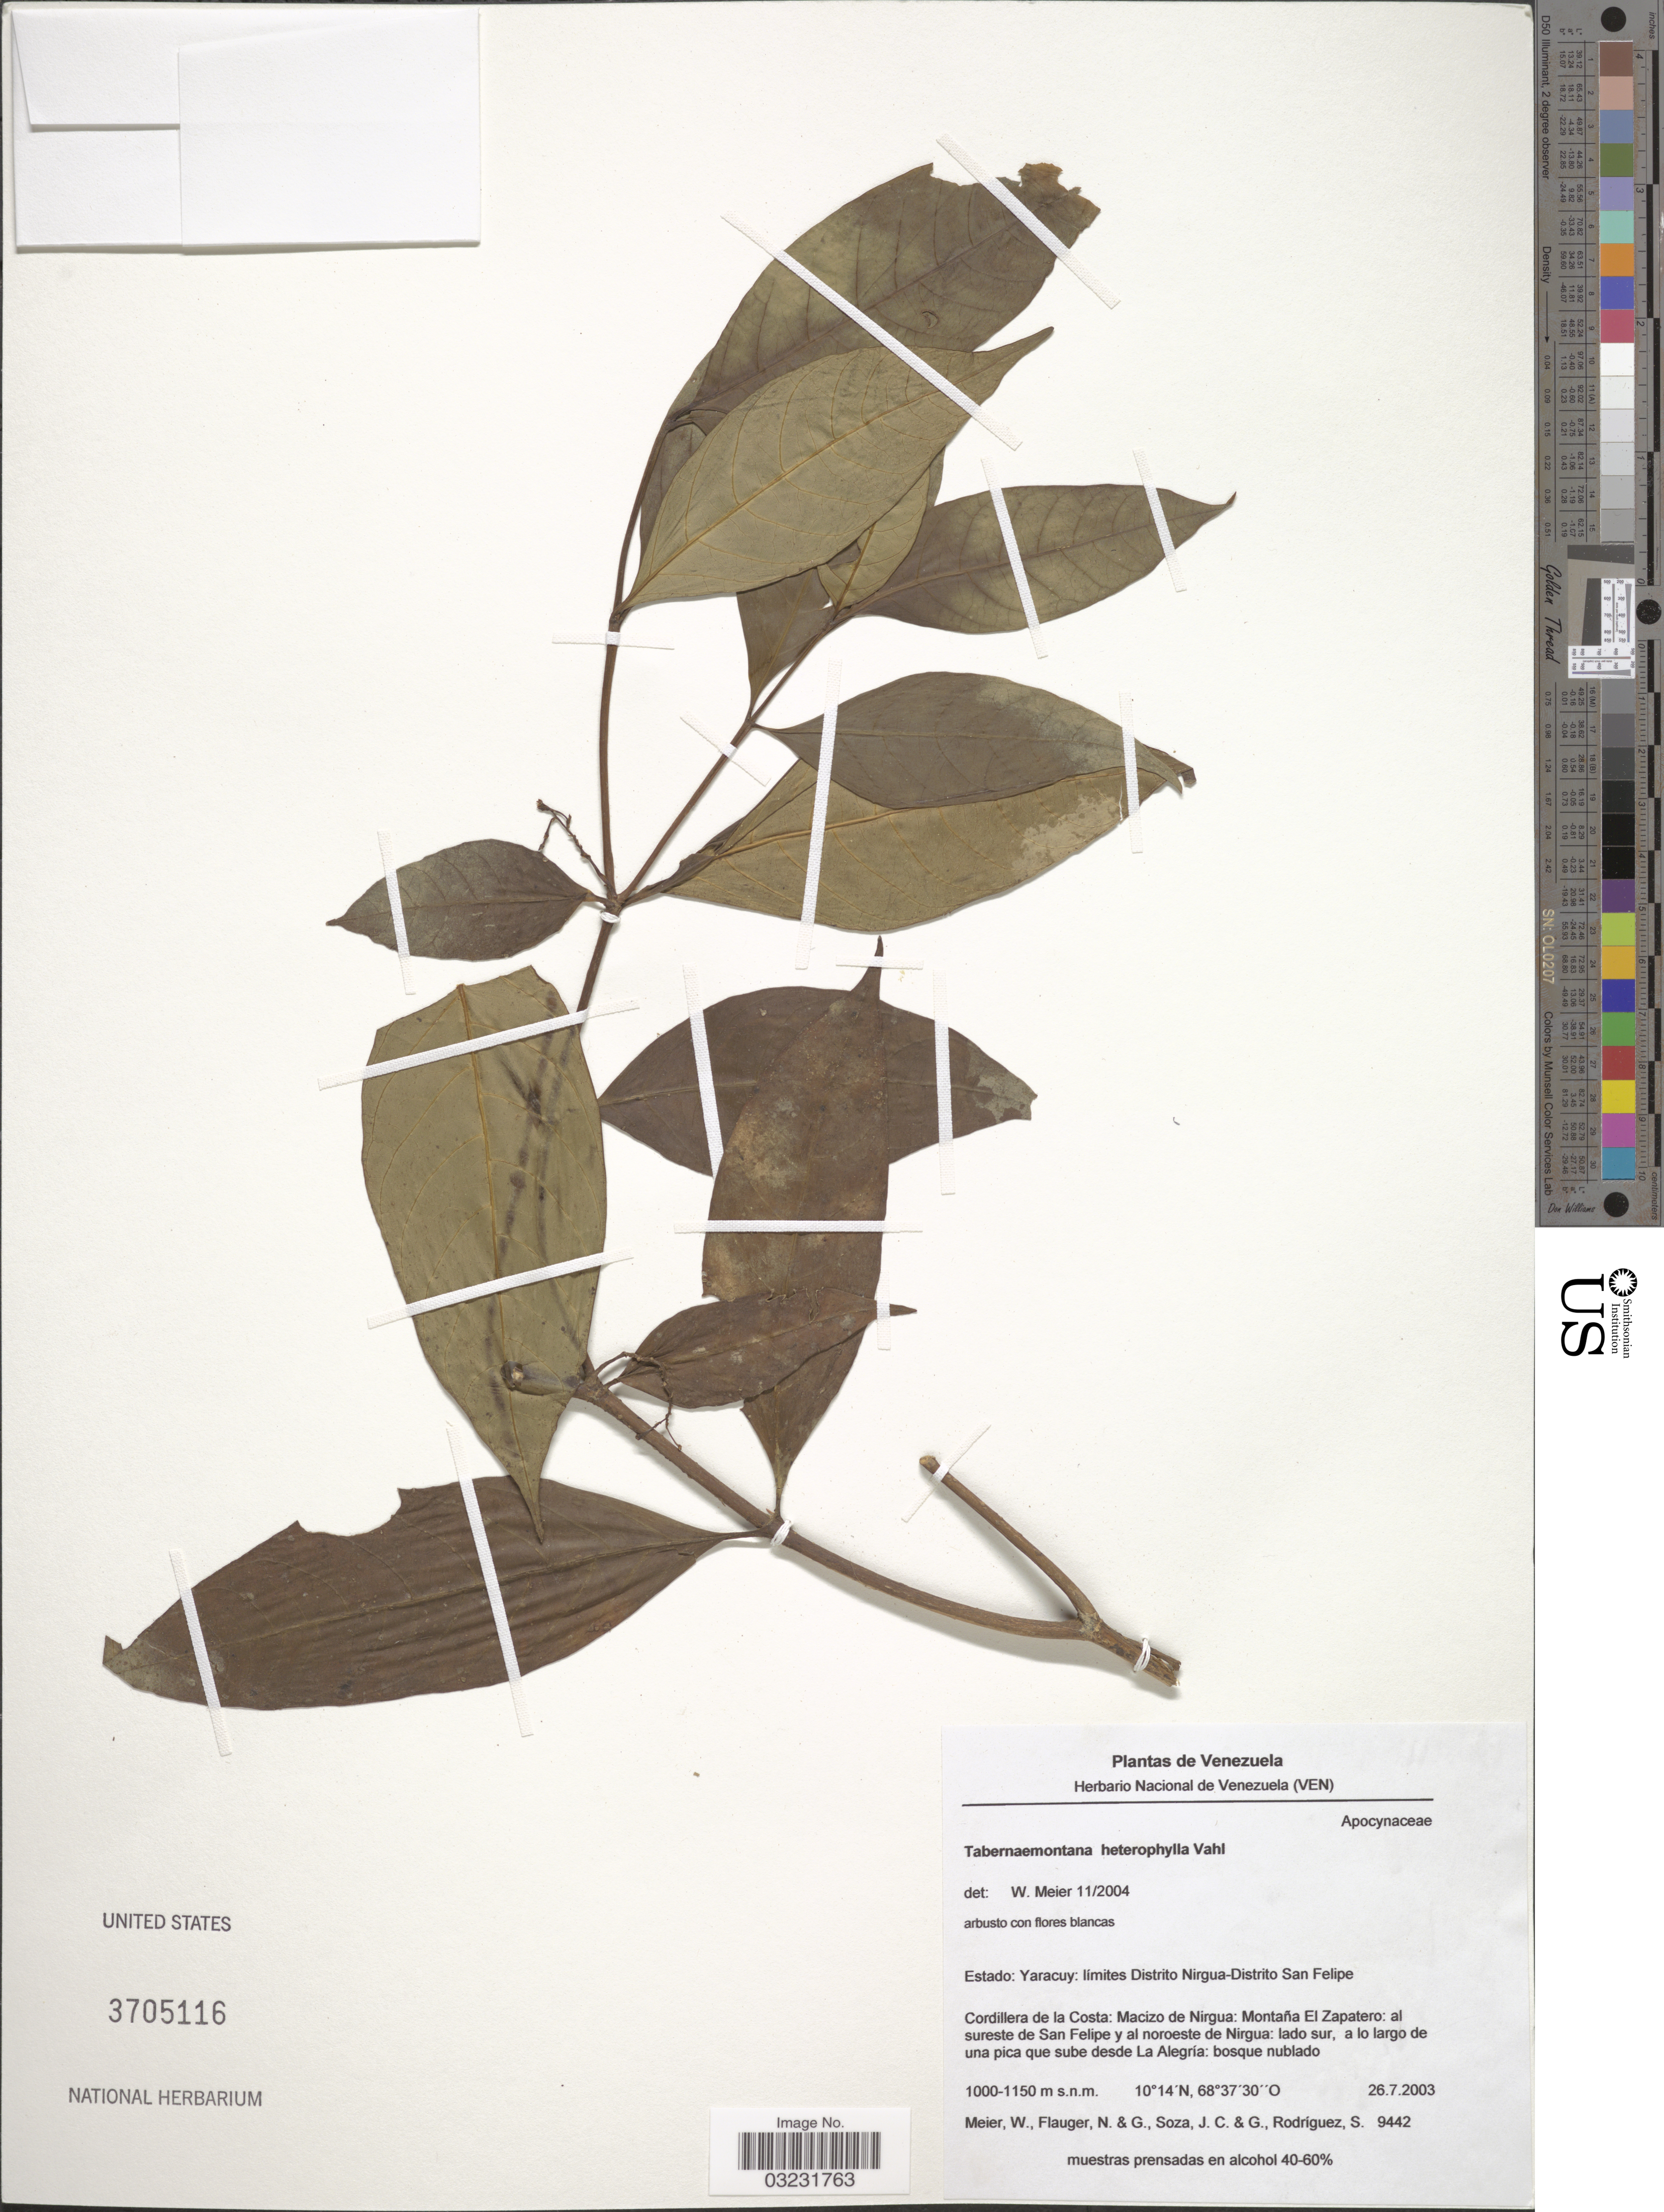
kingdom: Plantae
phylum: Tracheophyta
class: Magnoliopsida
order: Gentianales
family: Apocynaceae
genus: Tabernaemontana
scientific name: Tabernaemontana heterophylla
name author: Vahl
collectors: W. Meier, N. Flauger, G. Soza, J. Rodríguez & et al.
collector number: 9442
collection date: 2003-07-26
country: Venezuela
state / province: Yaracuy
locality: Límites Distrito Nirgua-Distrito San Felipe. Cordillera de la Costa: Macizo de Nirgua: Montaña El Zapatero: al sureste de San Felipe y al noroeste de Nirgua: lado sur, a lo largo una pica que sube desde La Alegría.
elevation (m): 1000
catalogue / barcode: US 3705116